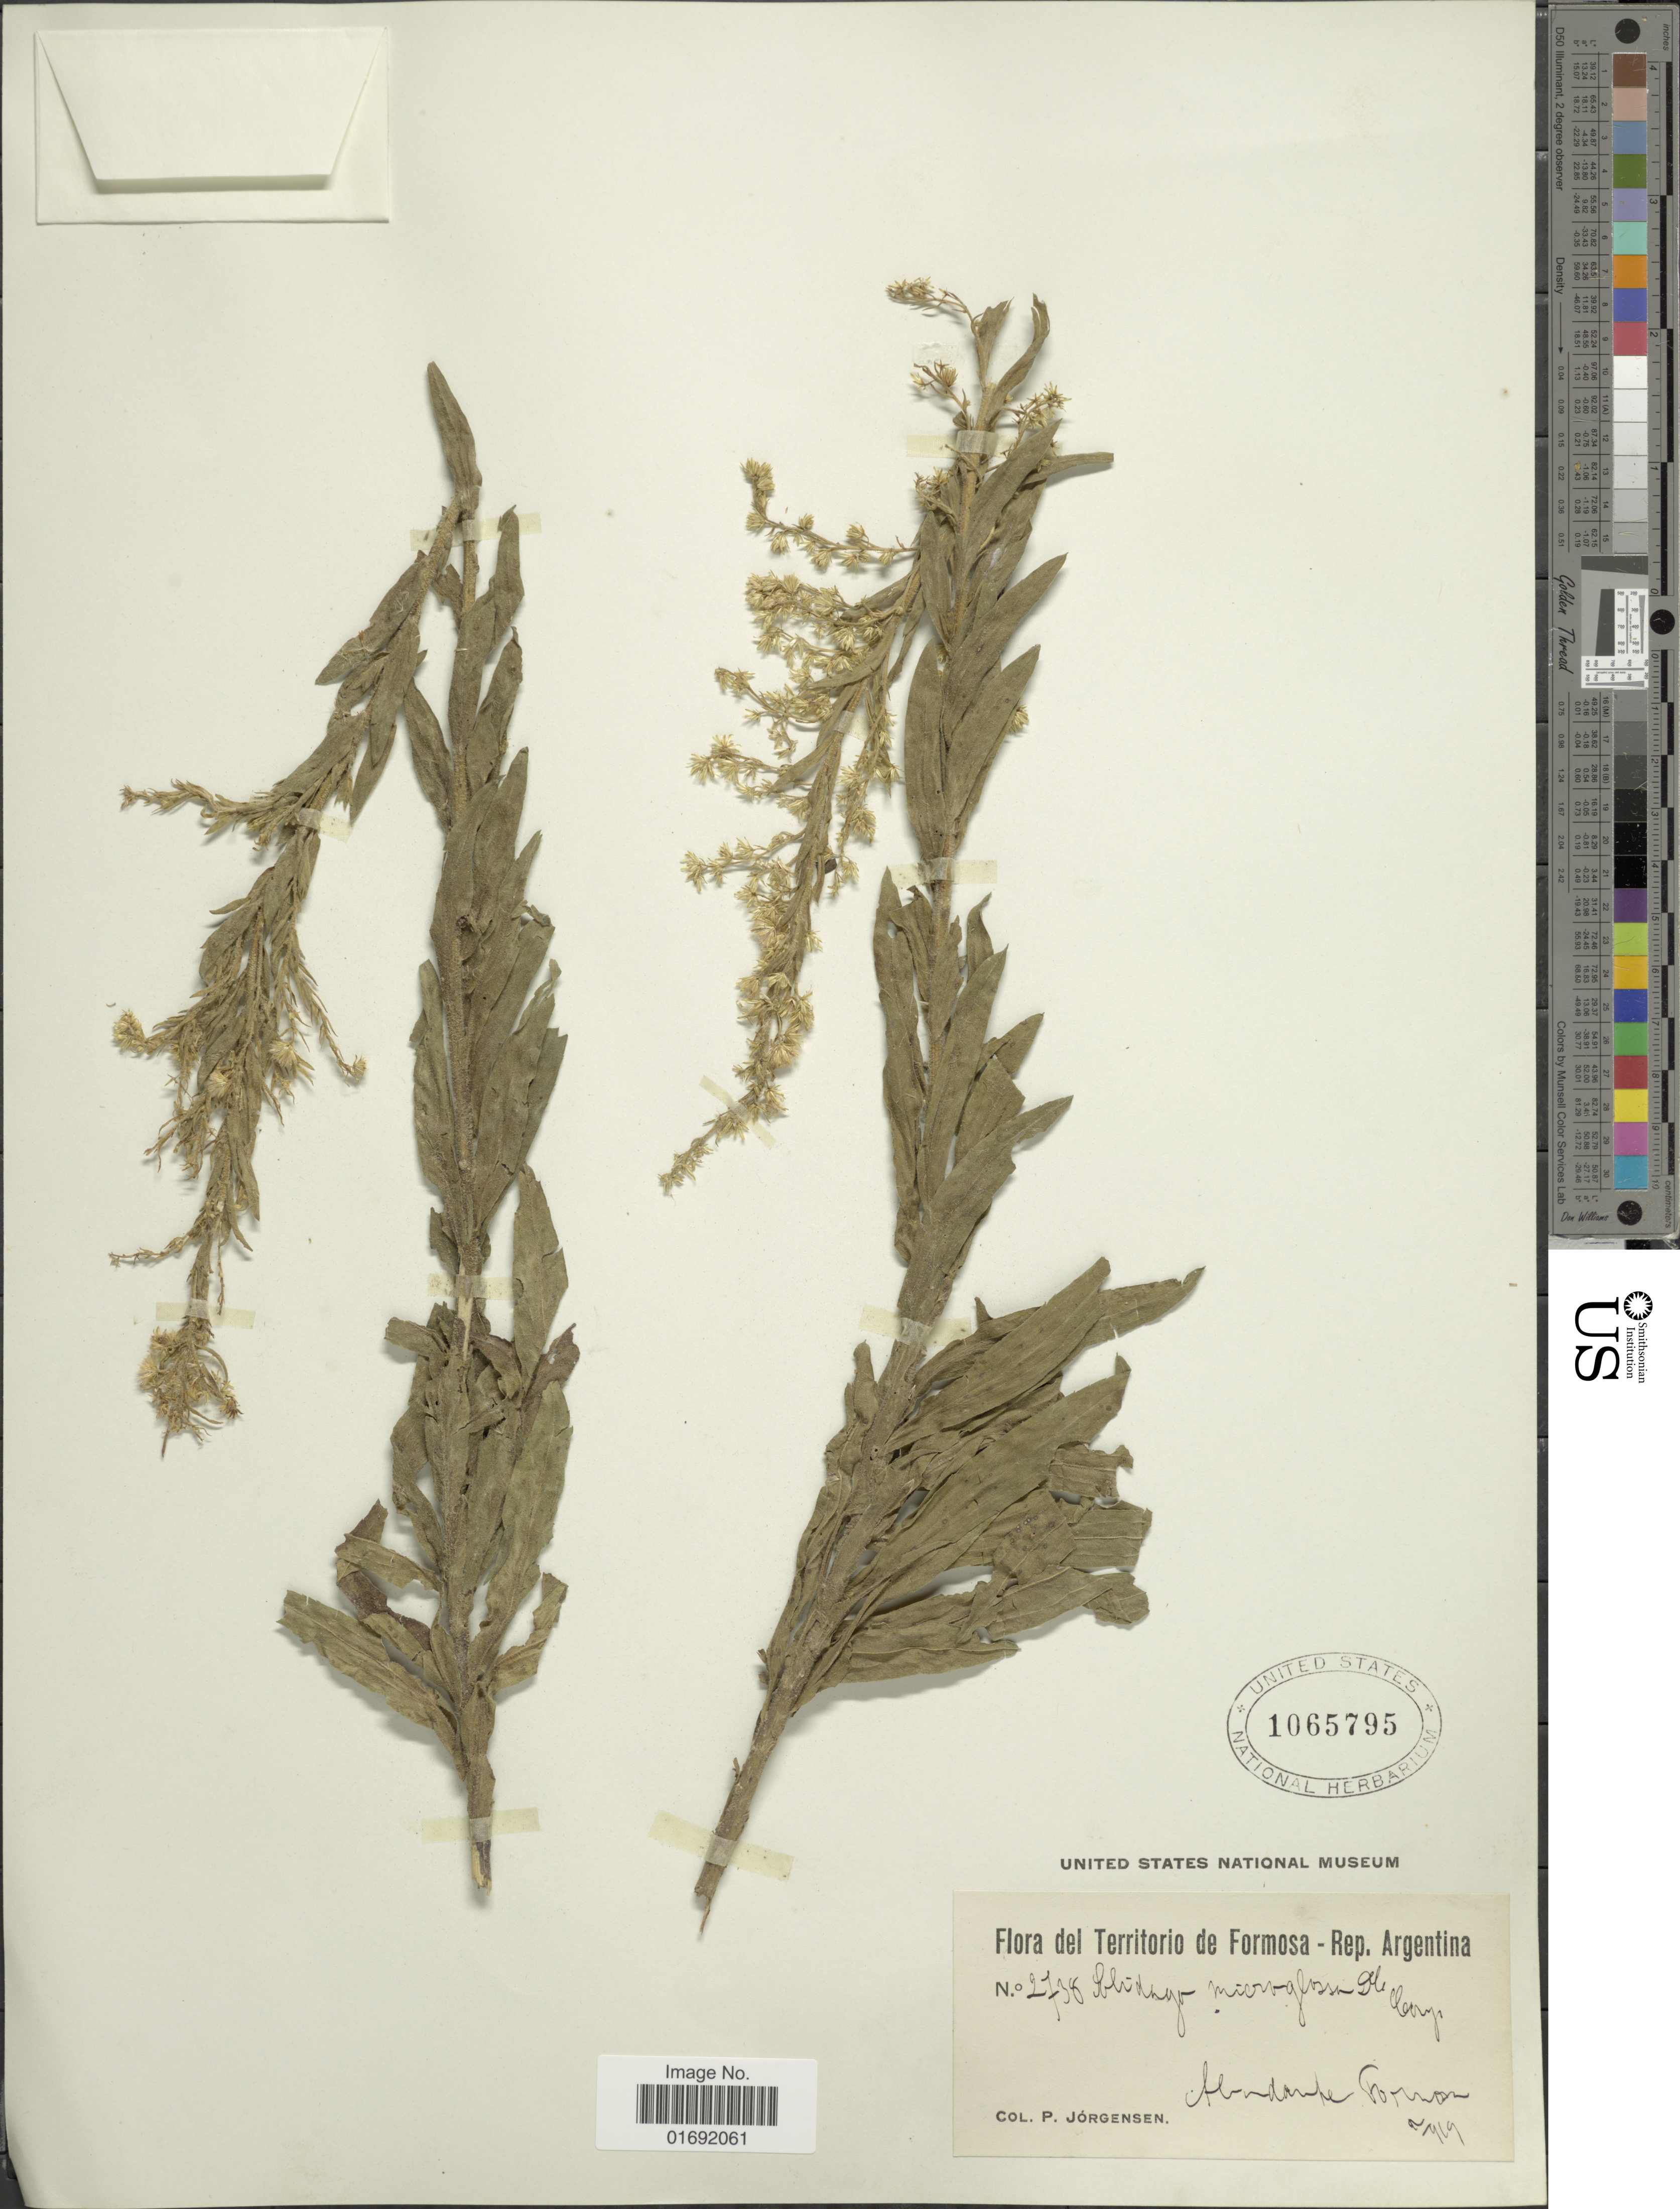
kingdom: Plantae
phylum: Tracheophyta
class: Magnoliopsida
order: Asterales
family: Asteraceae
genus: Solidago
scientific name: Solidago chilensis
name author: Meyen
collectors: P. Jörgensen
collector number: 2738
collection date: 1919-02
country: Argentina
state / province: Formosa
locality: Rep. Argentina, Formosa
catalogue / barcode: US 1065795